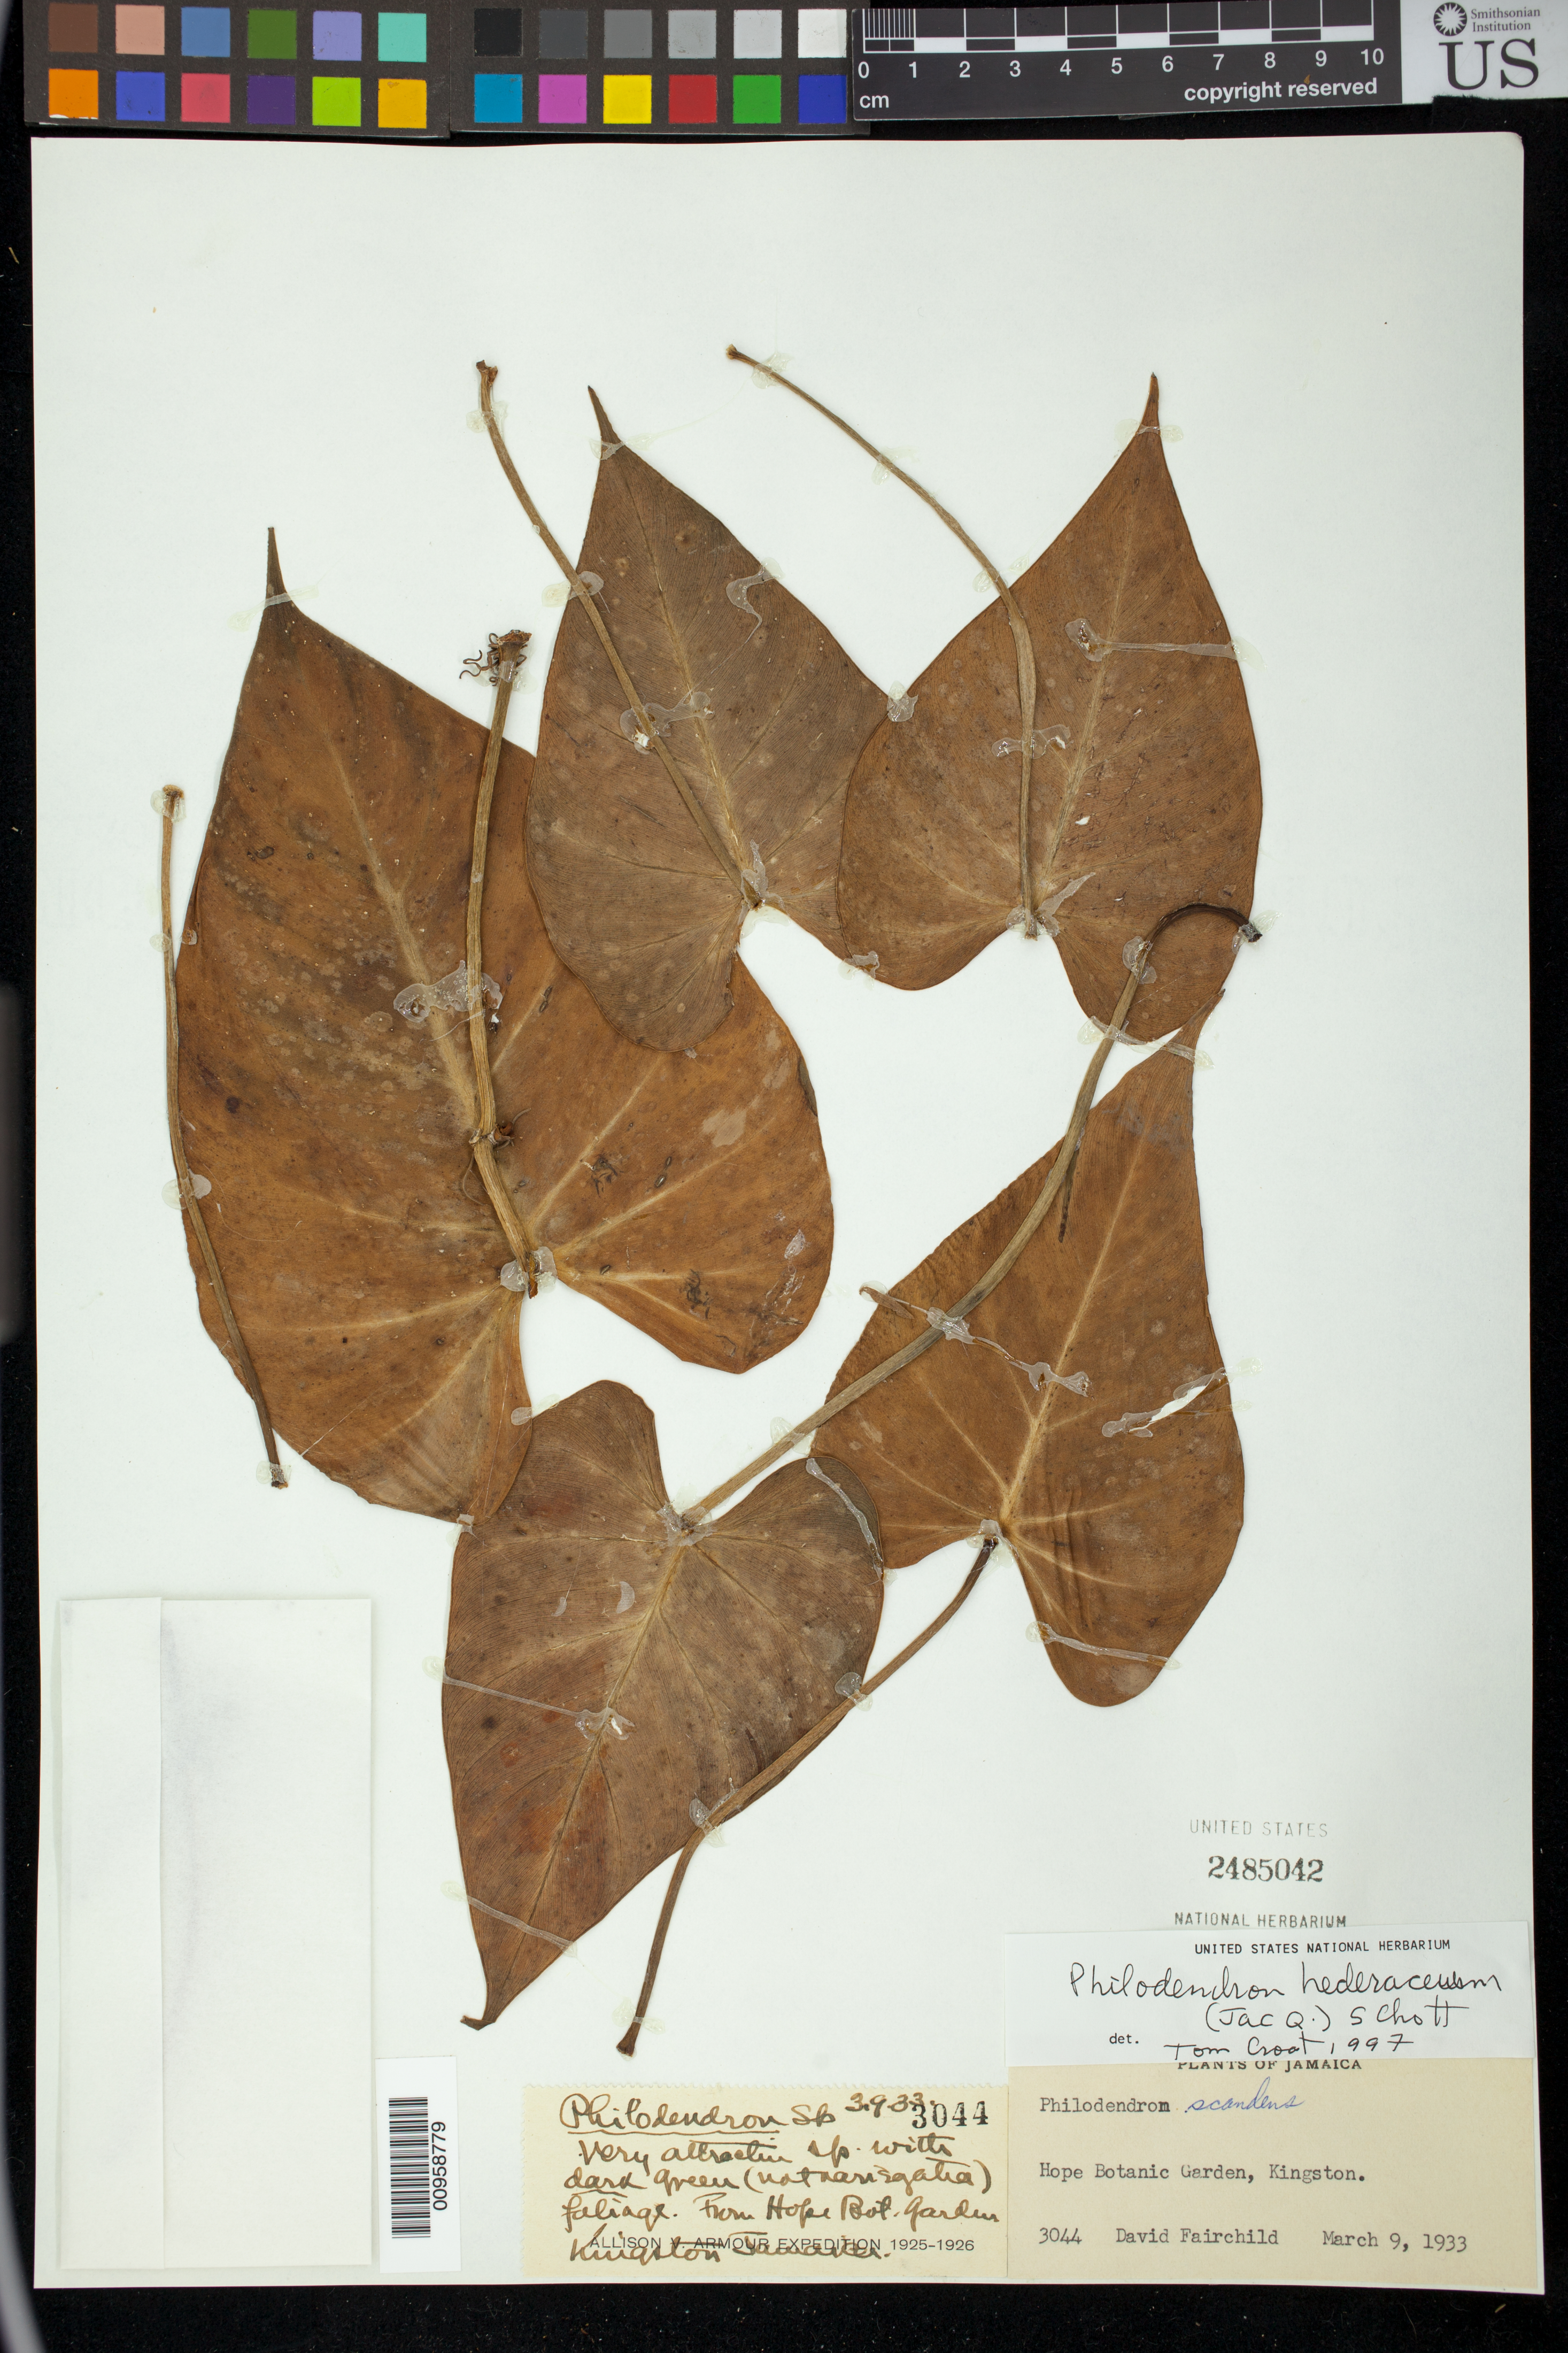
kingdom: Plantae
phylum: Tracheophyta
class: Liliopsida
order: Alismatales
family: Araceae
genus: Philodendron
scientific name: Philodendron hederaceum var. hederaceum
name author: (Jacq.) Schott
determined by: Croat, Thomas B., Missouri Botanical Garden (MO)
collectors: D. Fairchild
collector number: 3044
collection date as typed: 09 Mar 1933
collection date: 1933-03-09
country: Jamaica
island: Jamaica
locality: Hope Botanic Garden, Kingston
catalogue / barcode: US 2485042